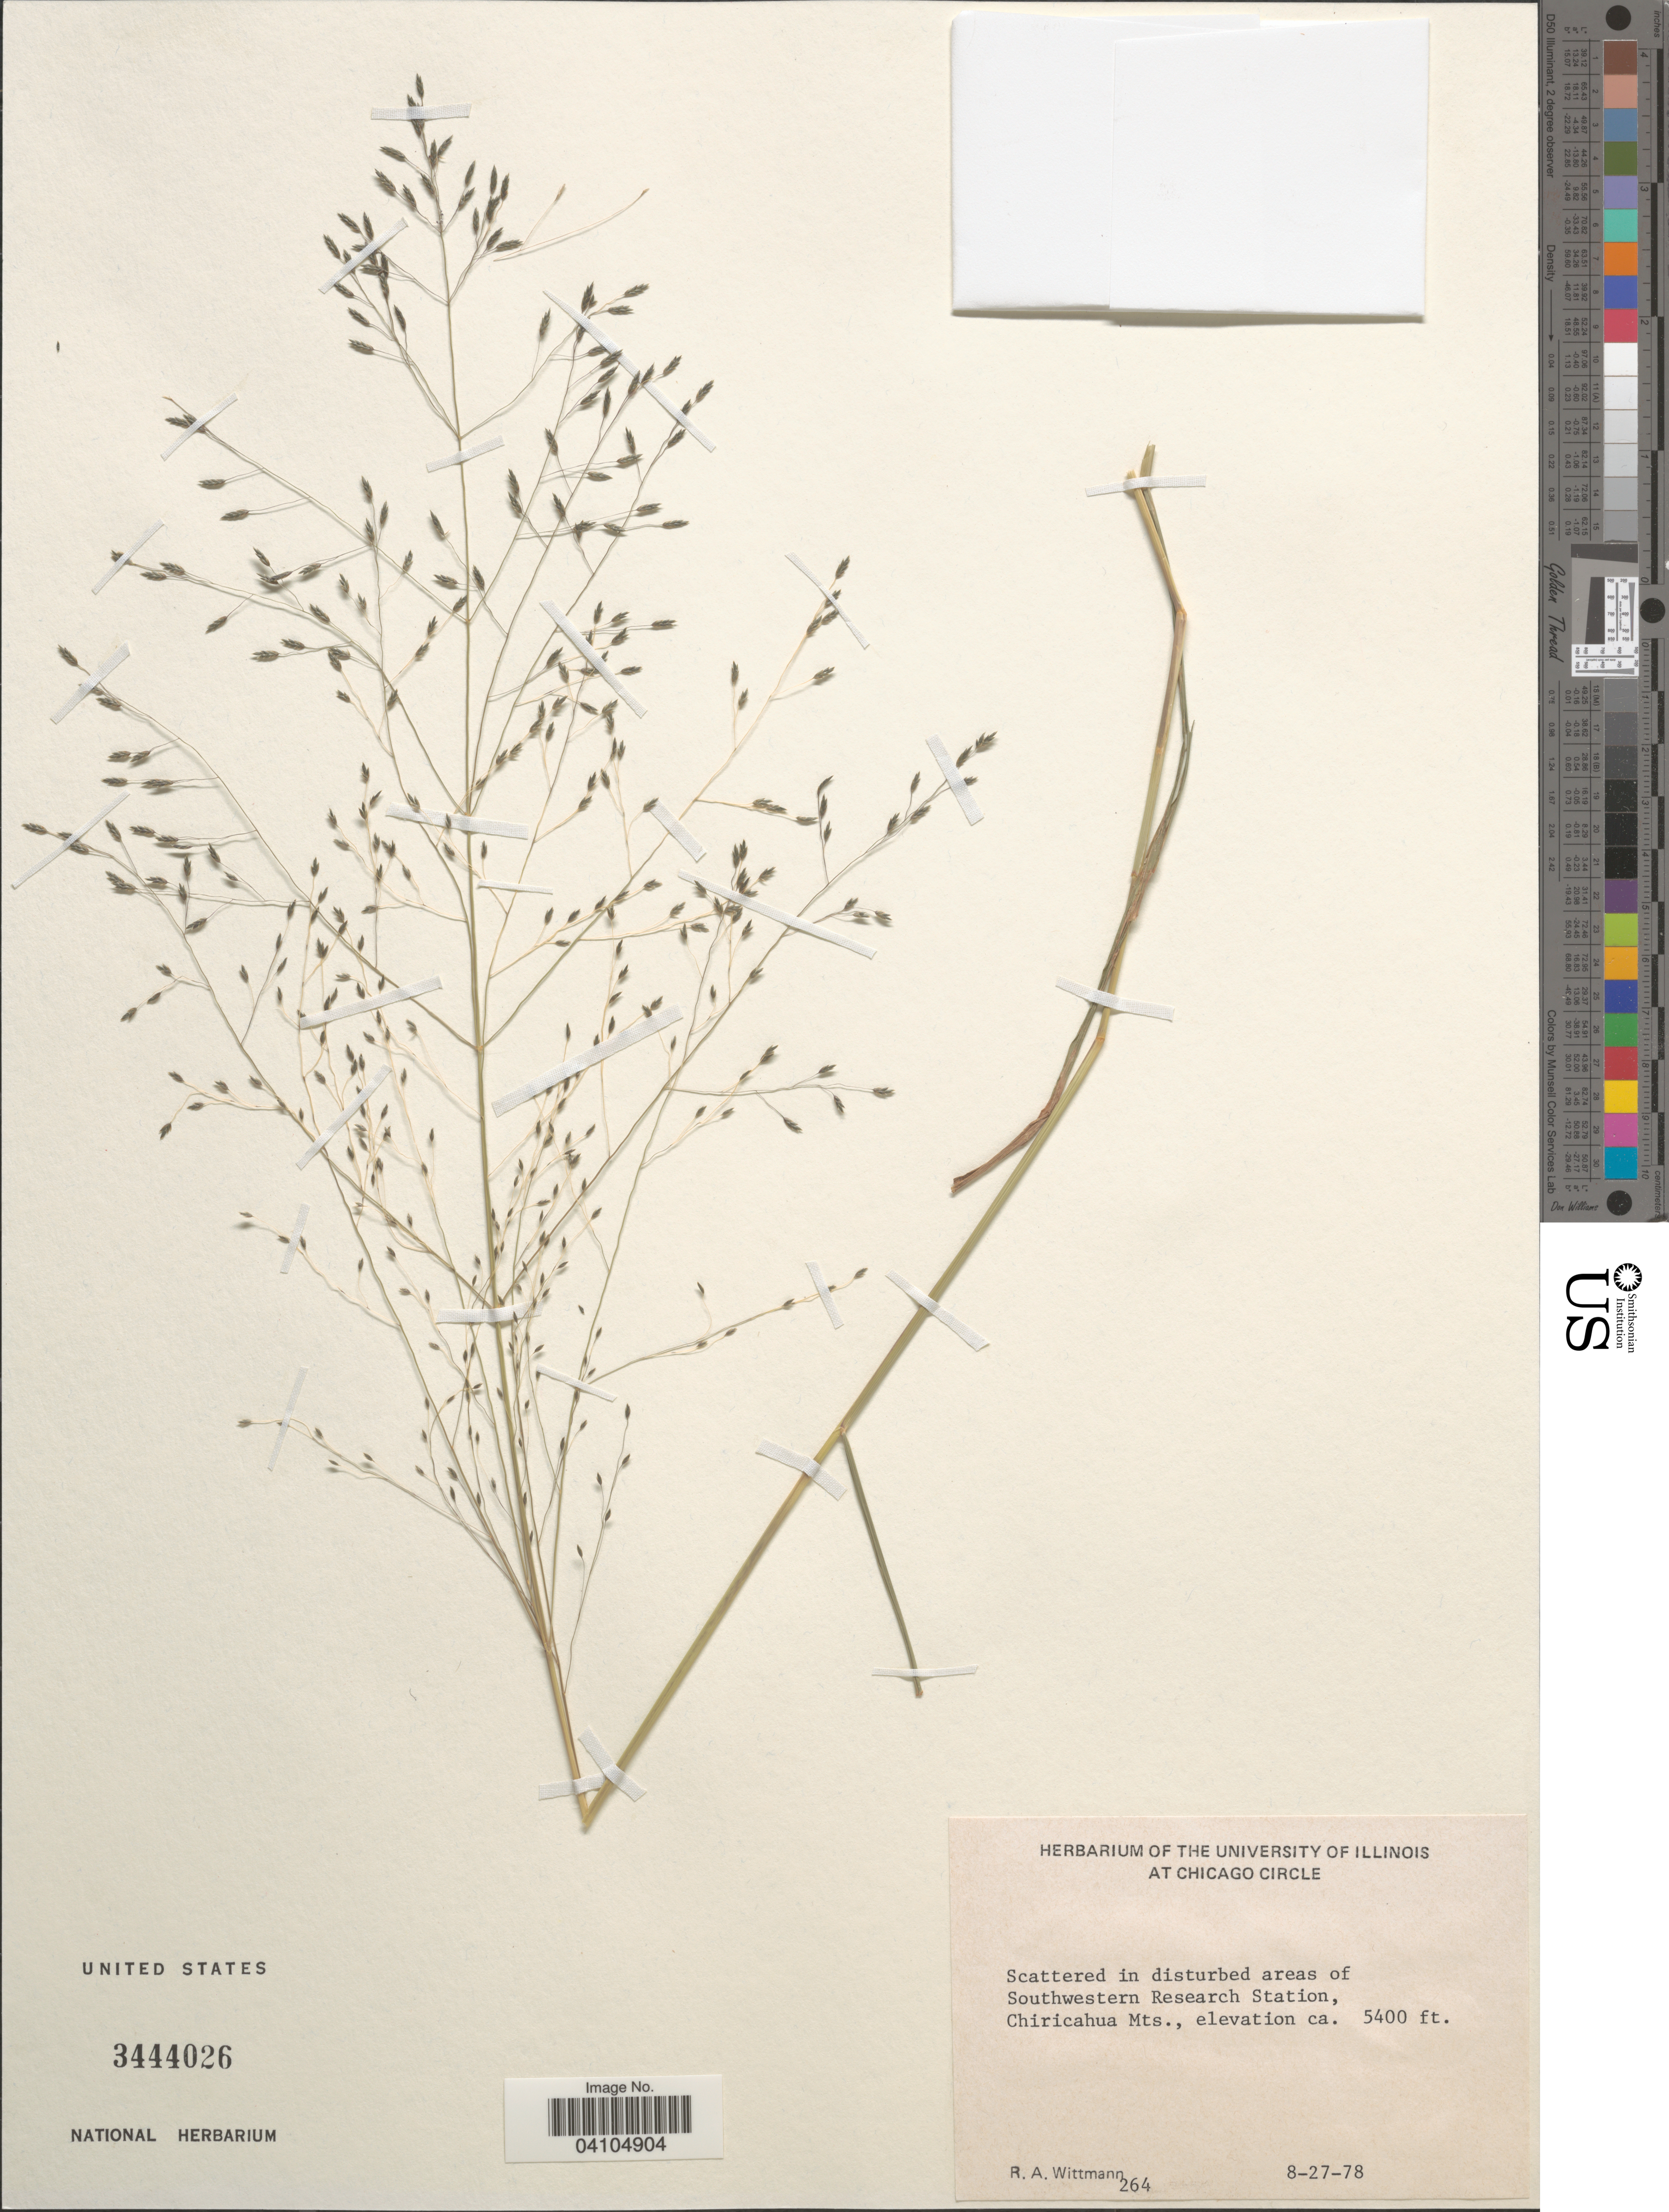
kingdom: Plantae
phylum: Tracheophyta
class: Liliopsida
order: Poales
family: Poaceae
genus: Eragrostis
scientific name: Eragrostis sp.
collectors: R. Wittmann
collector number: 264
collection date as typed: Transcribed d/m/y: 27/8/78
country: United States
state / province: Arizona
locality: In disturbed areas of Southwestern Research Station, Chiricahua Mts.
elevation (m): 1646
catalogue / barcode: US 3444026